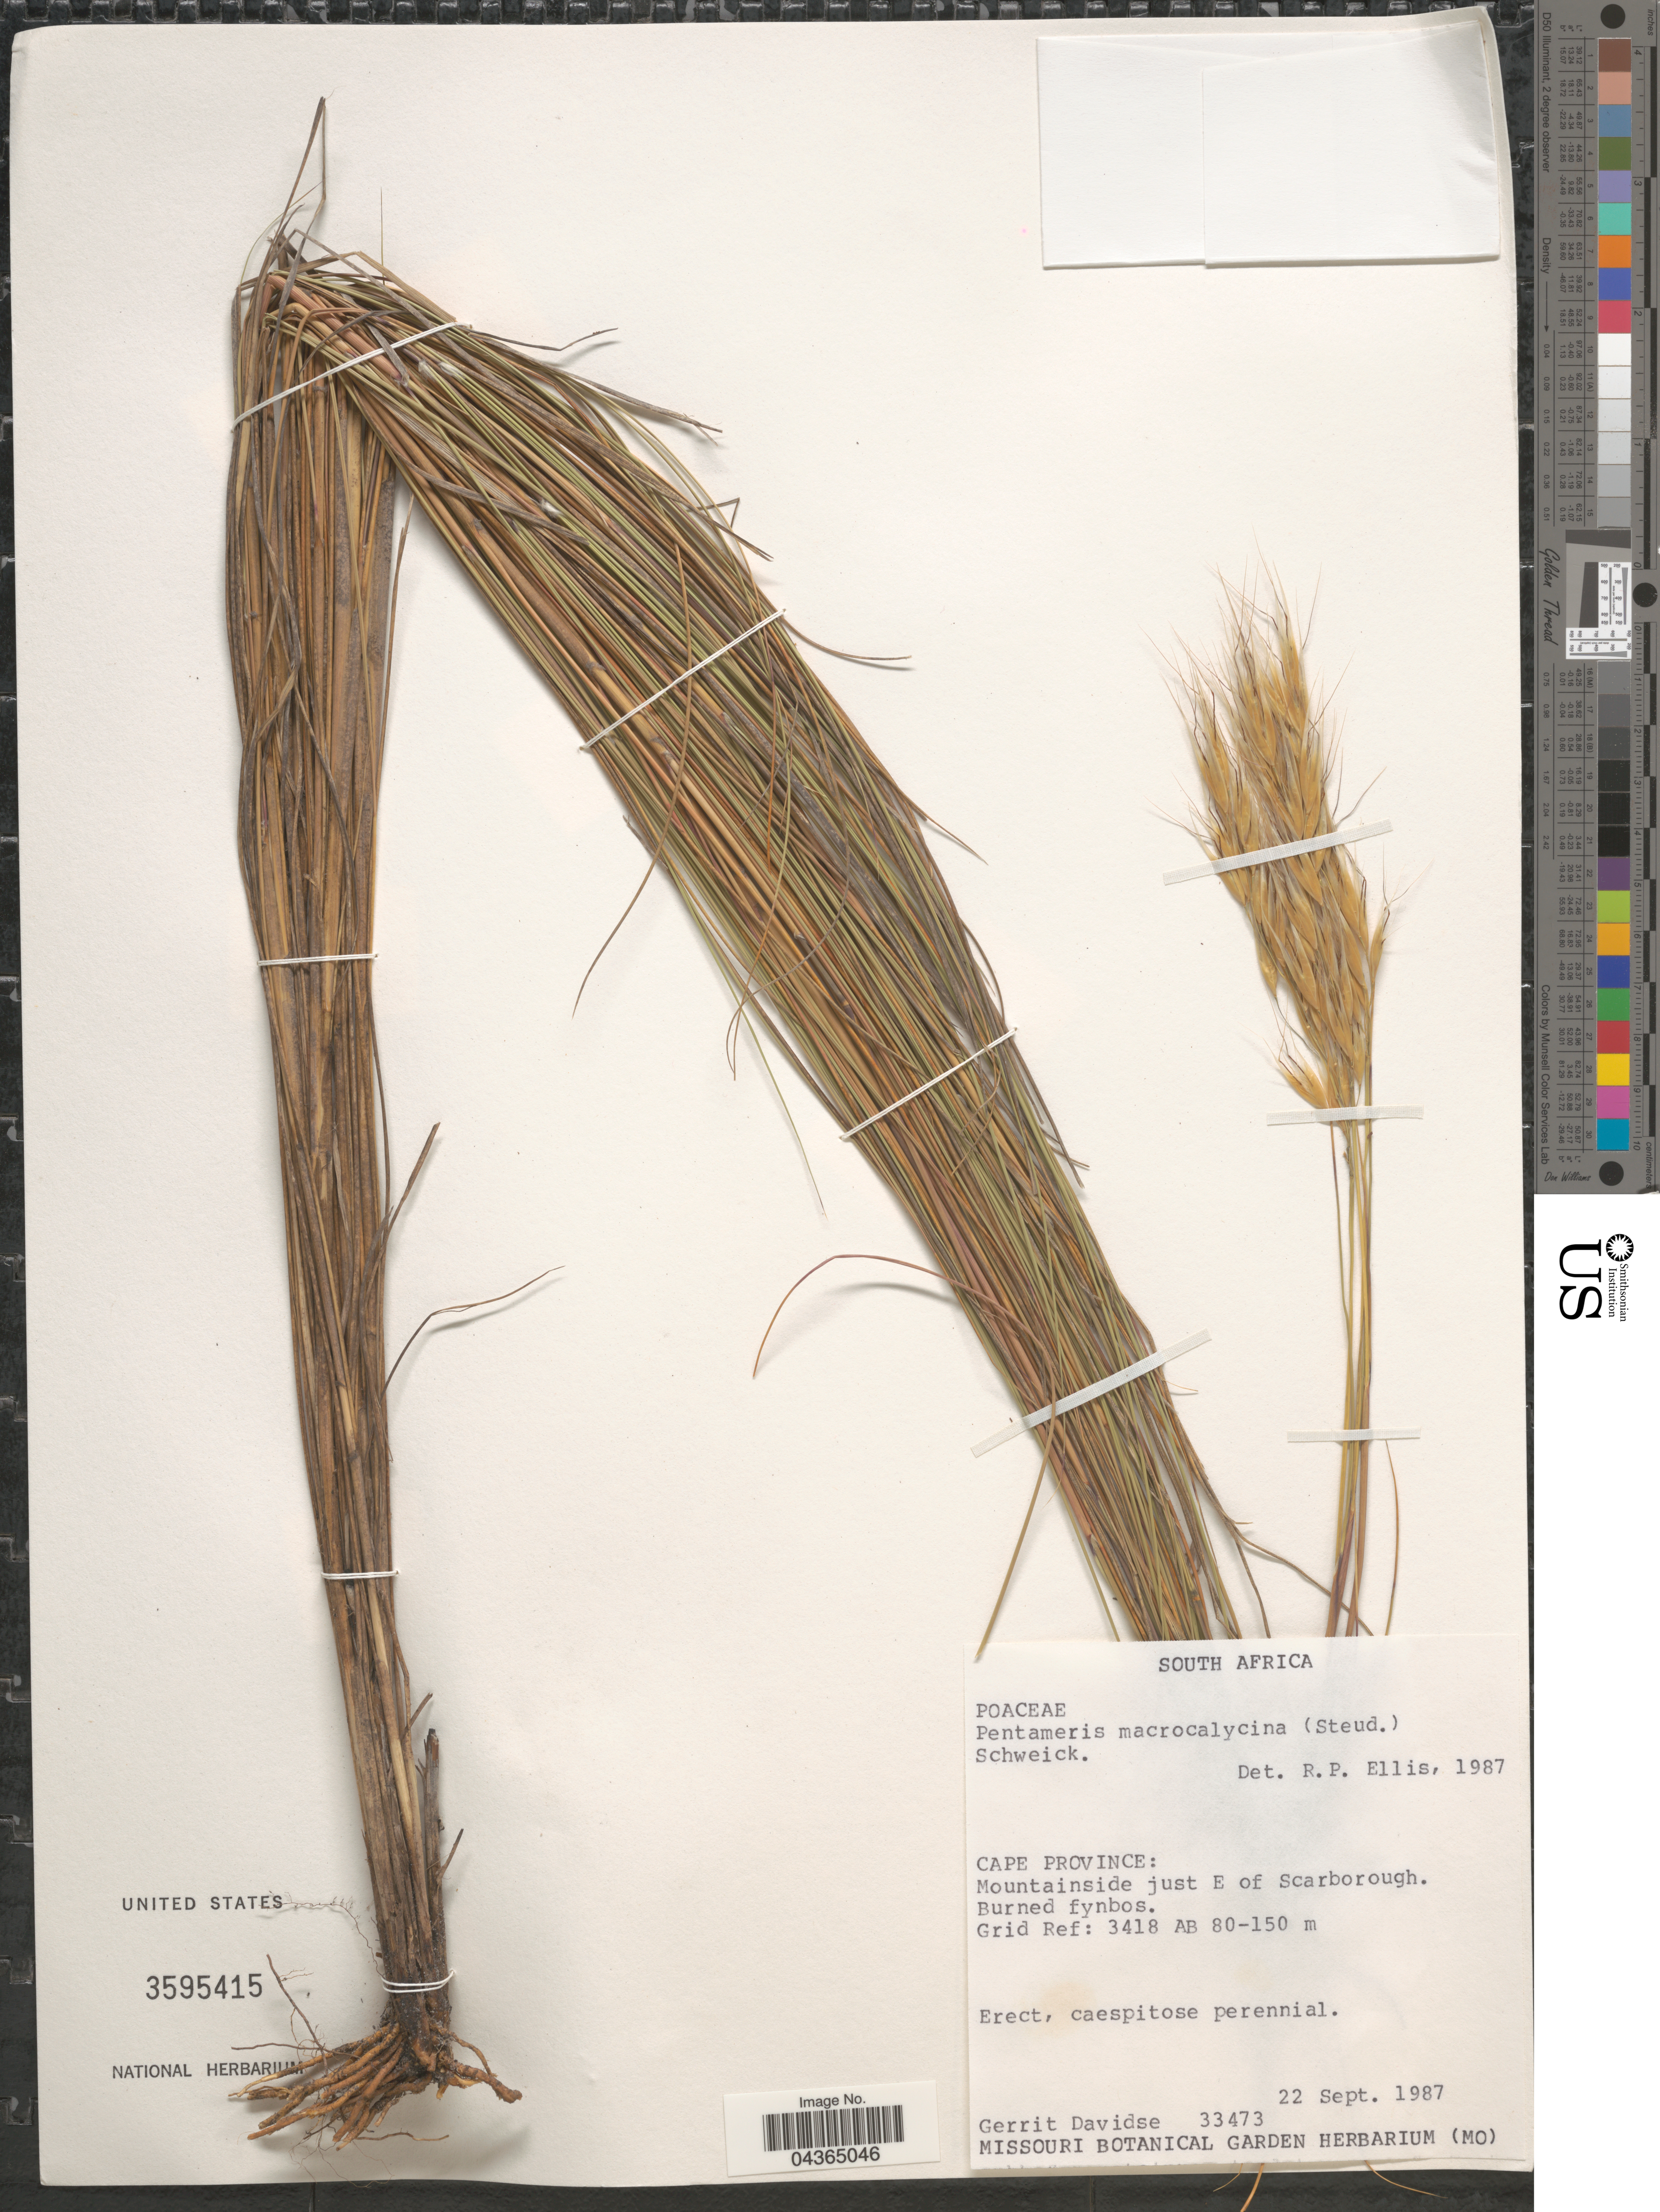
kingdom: Plantae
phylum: Tracheophyta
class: Liliopsida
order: Poales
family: Poaceae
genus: Pentameris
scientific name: Pentameris macrocalycina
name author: (Steud.) Schweick.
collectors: G. Davidse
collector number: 33473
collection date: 1987-09-22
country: South Africa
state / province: Western Cape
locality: Mountainside just E of Scarborough. Grid Ref: 3418 AB.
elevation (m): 80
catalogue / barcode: US 3595415